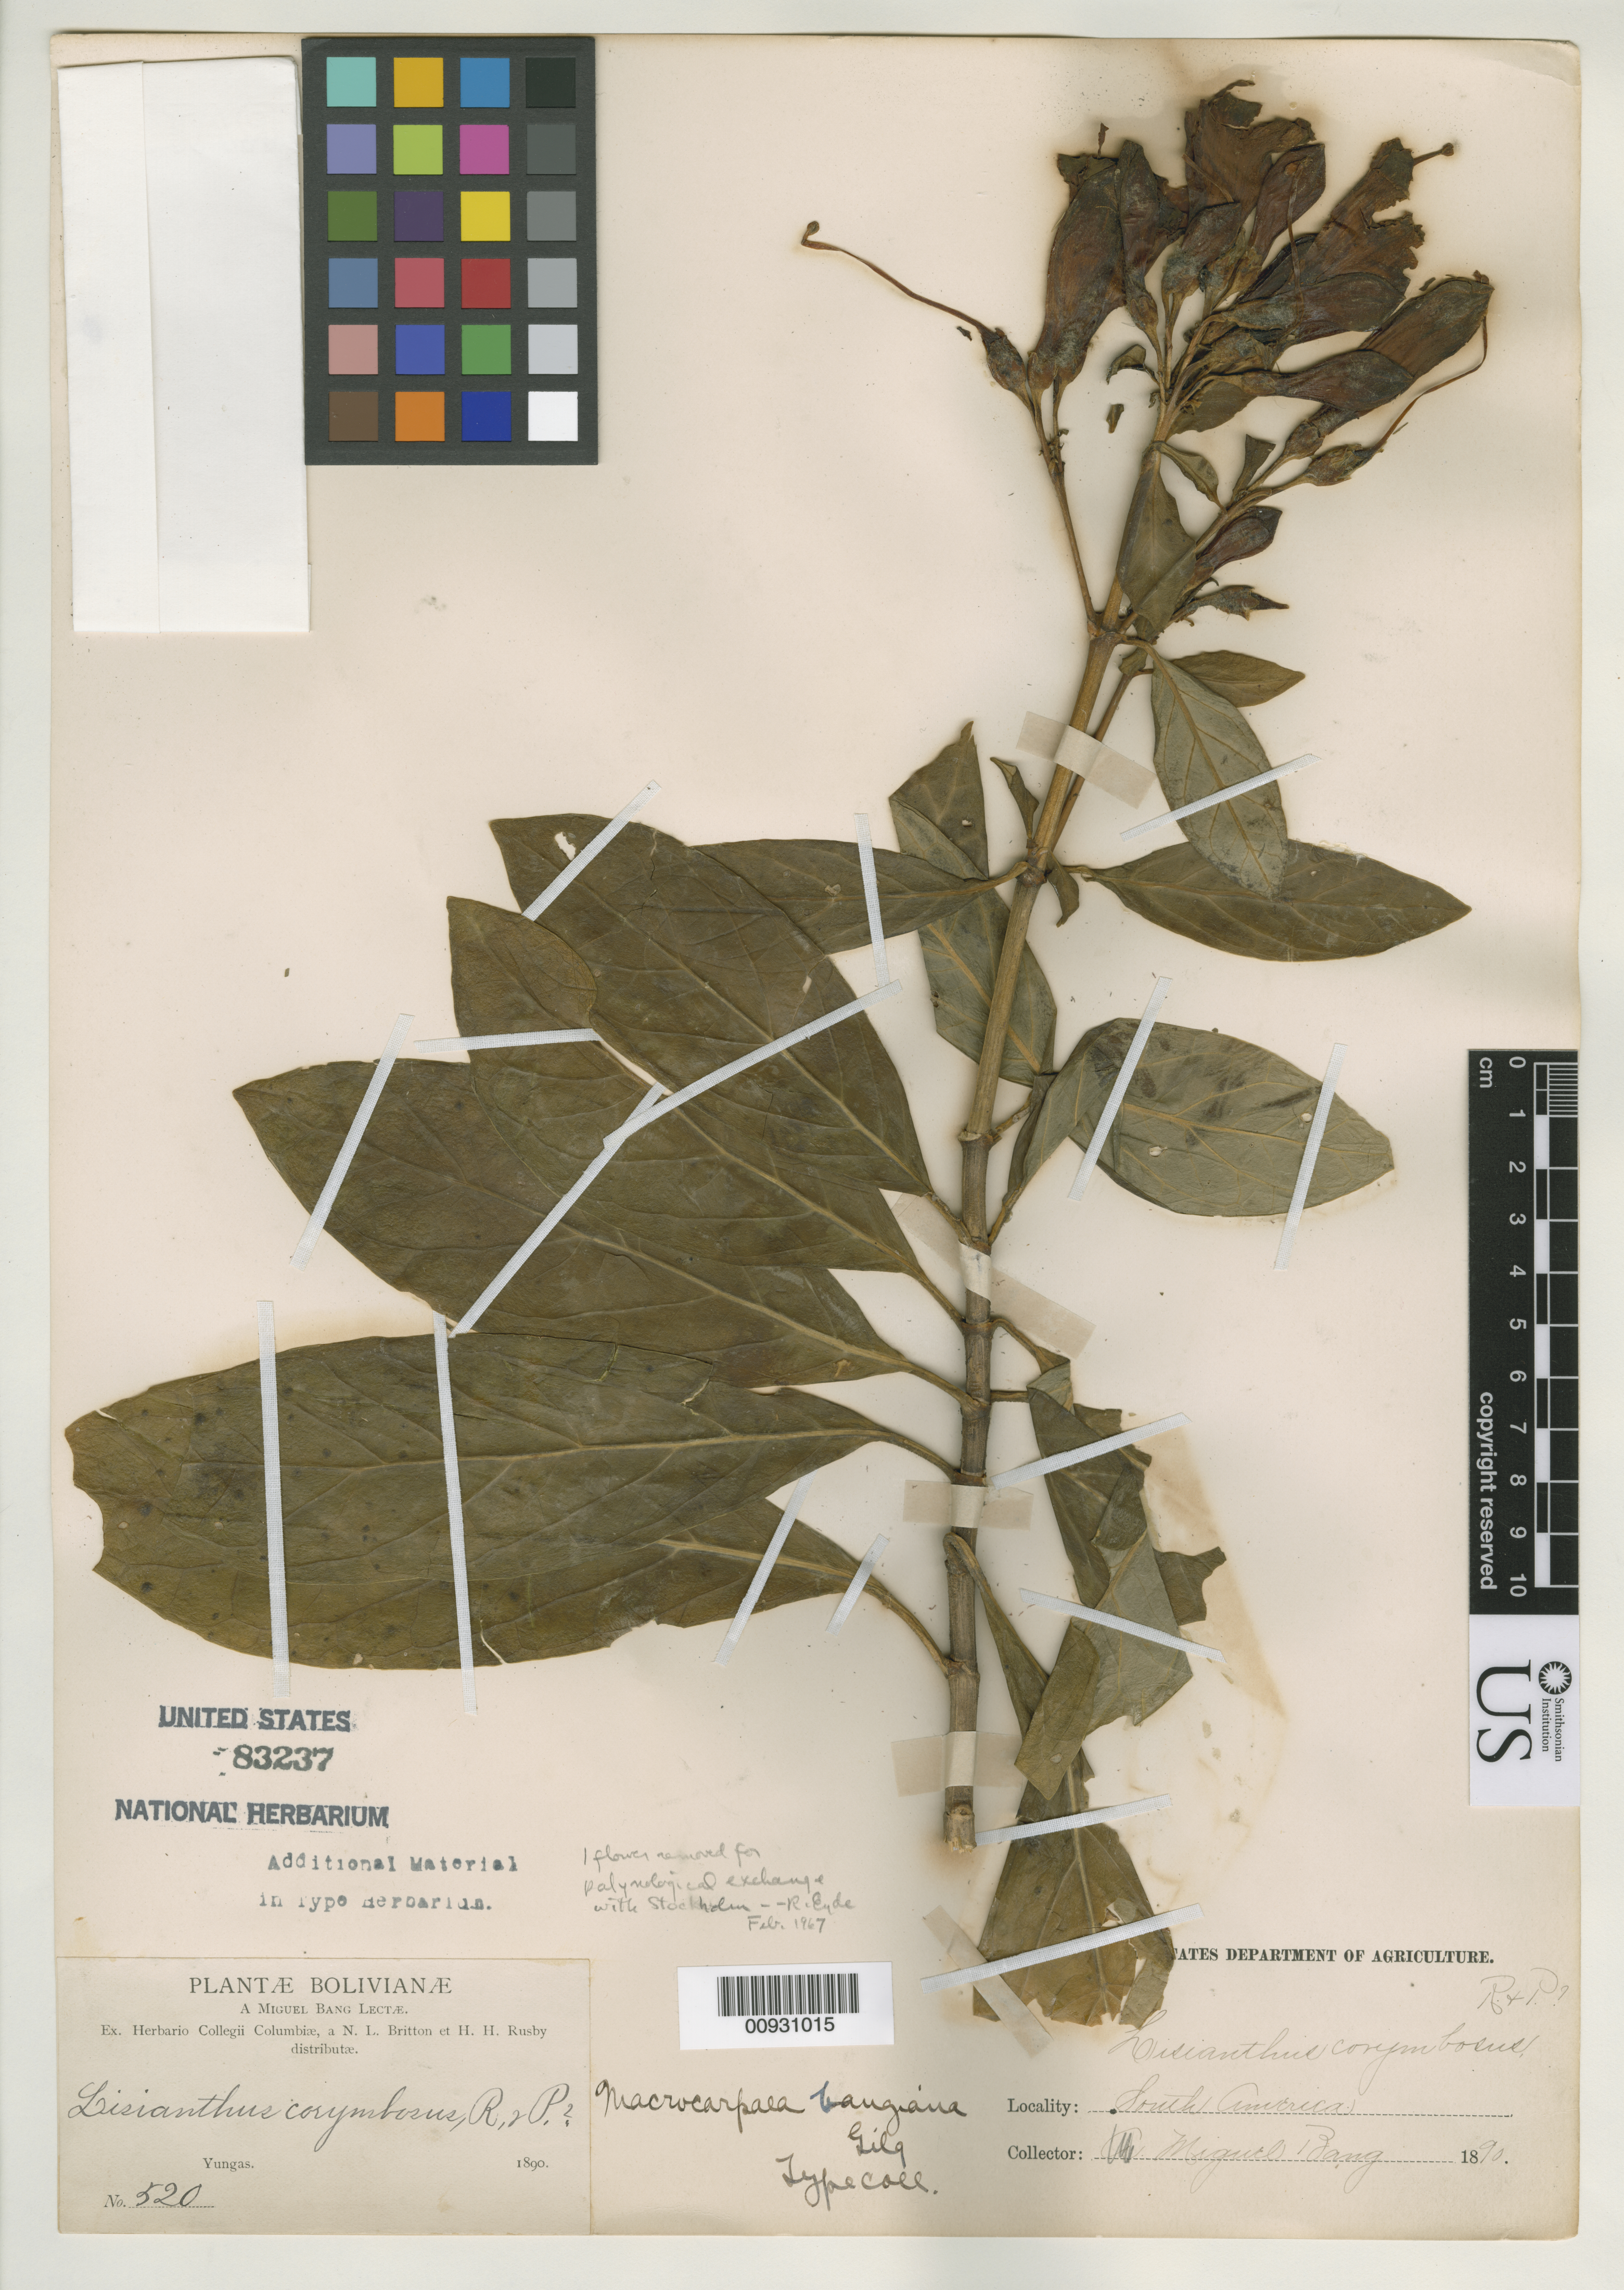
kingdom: Plantae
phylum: Tracheophyta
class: Magnoliopsida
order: Gentianales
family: Gentianaceae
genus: Macrocarpaea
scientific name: Macrocarpaea bangiana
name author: Gilg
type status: Isolectotype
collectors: M. Bang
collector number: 520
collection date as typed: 1890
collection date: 1890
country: Bolivia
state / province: La Paz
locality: Yungas.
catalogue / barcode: US 83237